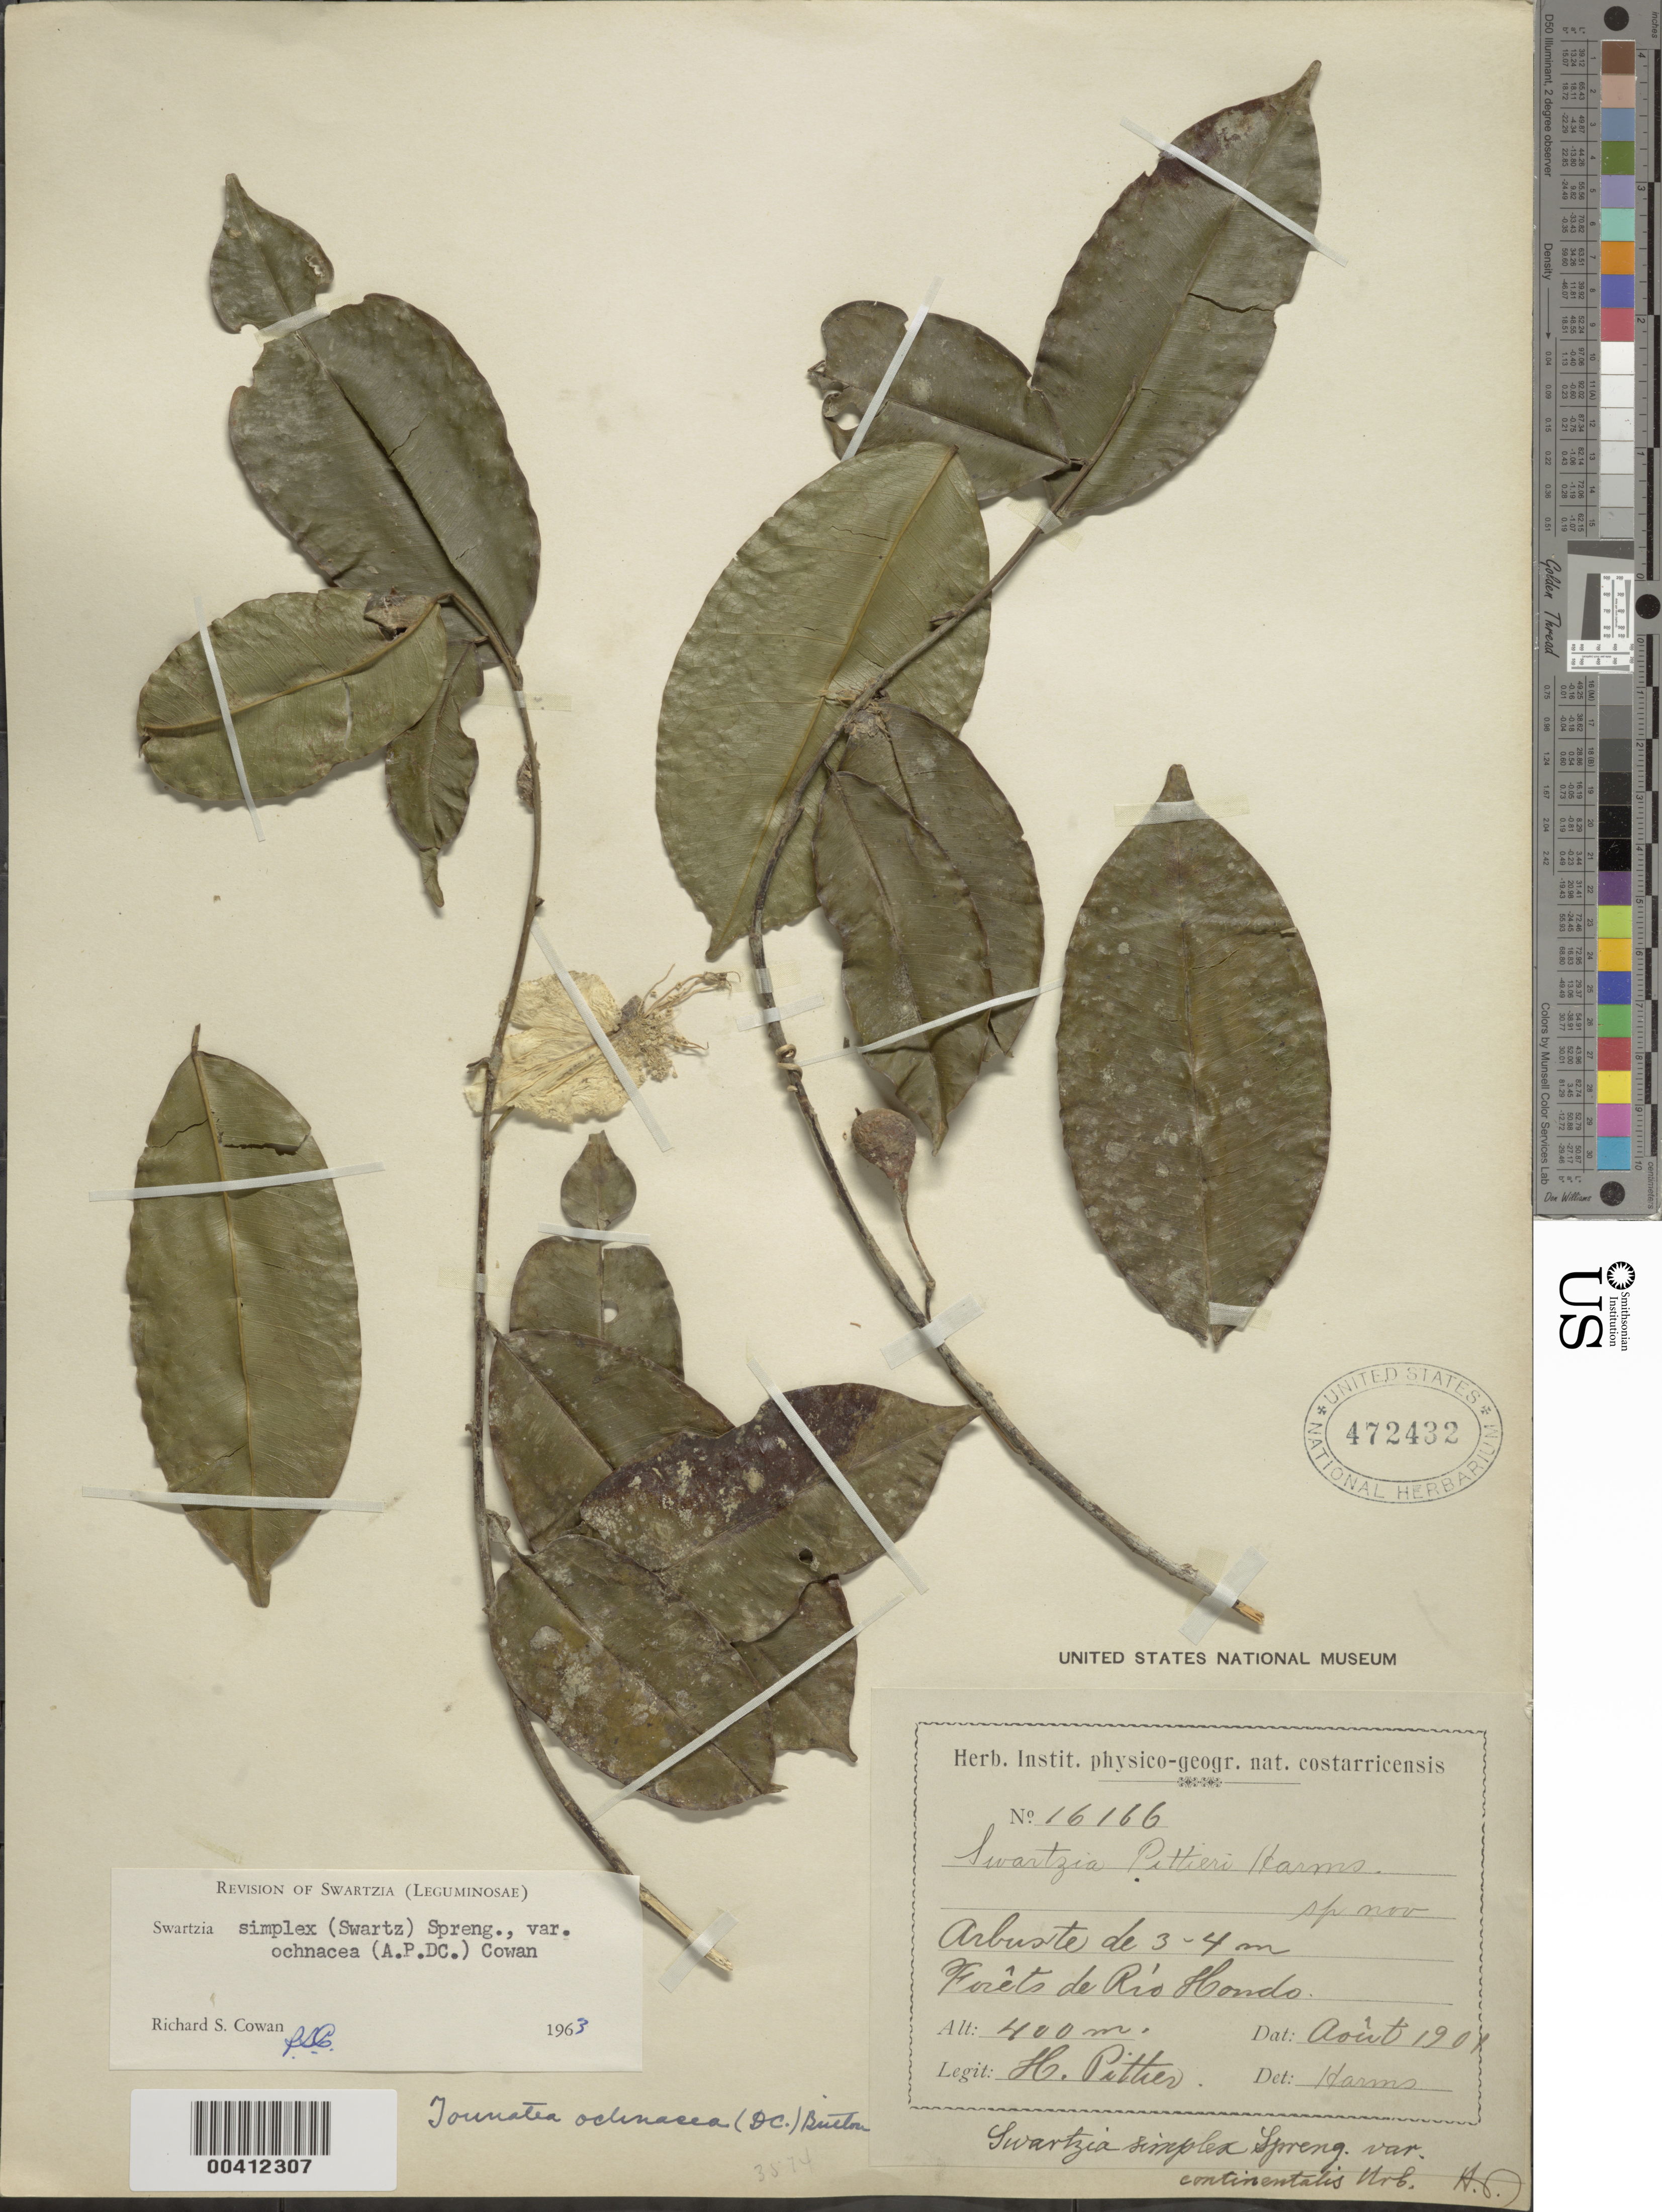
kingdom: Plantae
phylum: Tracheophyta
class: Magnoliopsida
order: Fabales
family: Fabaceae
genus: Swartzia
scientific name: Swartzia simplex var. ochnacea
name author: (DC.) R.S. Cowan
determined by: Cowan, R. S.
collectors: H. F. Pittier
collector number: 16166 Herb. Nat. Cost.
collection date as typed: Aug 1901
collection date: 1901-08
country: Costa Rica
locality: Rio Hondo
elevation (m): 400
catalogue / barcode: US 472432